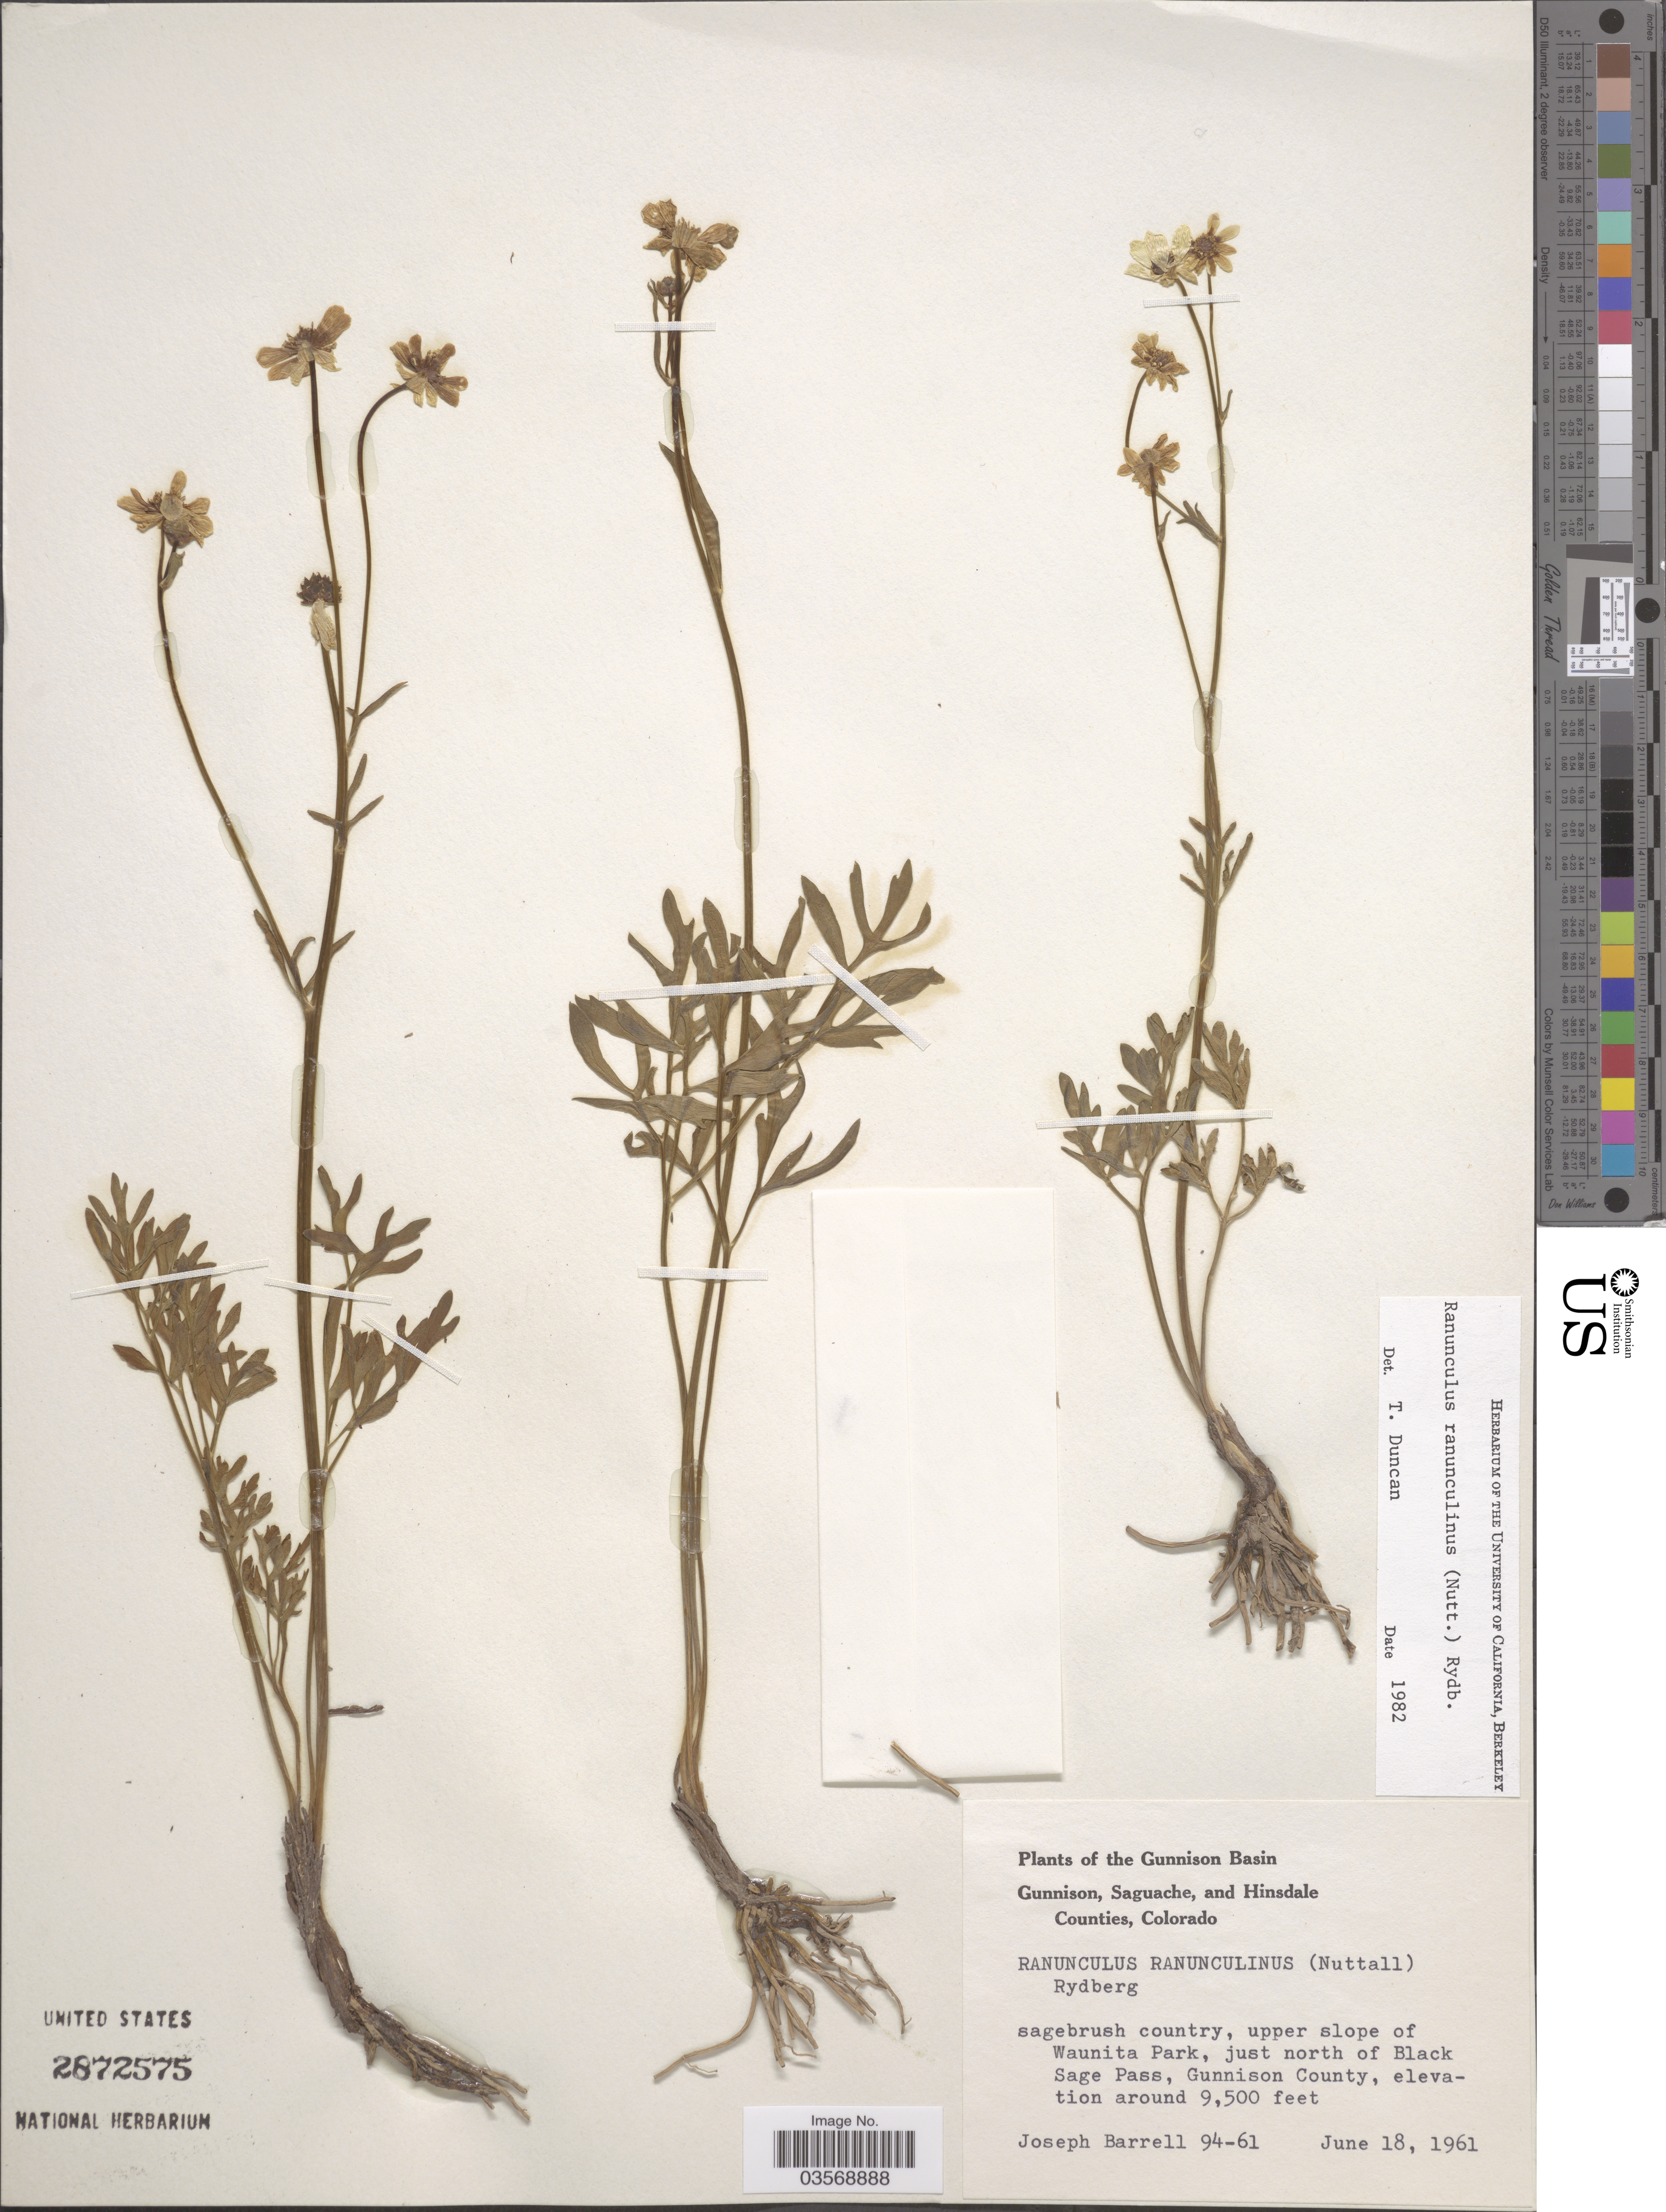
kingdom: Plantae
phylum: Tracheophyta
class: Magnoliopsida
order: Ranunculales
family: Ranunculaceae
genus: Ranunculus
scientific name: Ranunculus ranunculinus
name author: (Nutt.) Rydb.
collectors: J. Barrell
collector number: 94-61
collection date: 1961-06-18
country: United States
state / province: Colorado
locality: The Gunnison Basin. Upper slope of Waunita Park, just north of Black Sage Pass, Gunnison County.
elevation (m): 2896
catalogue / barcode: US 2872575